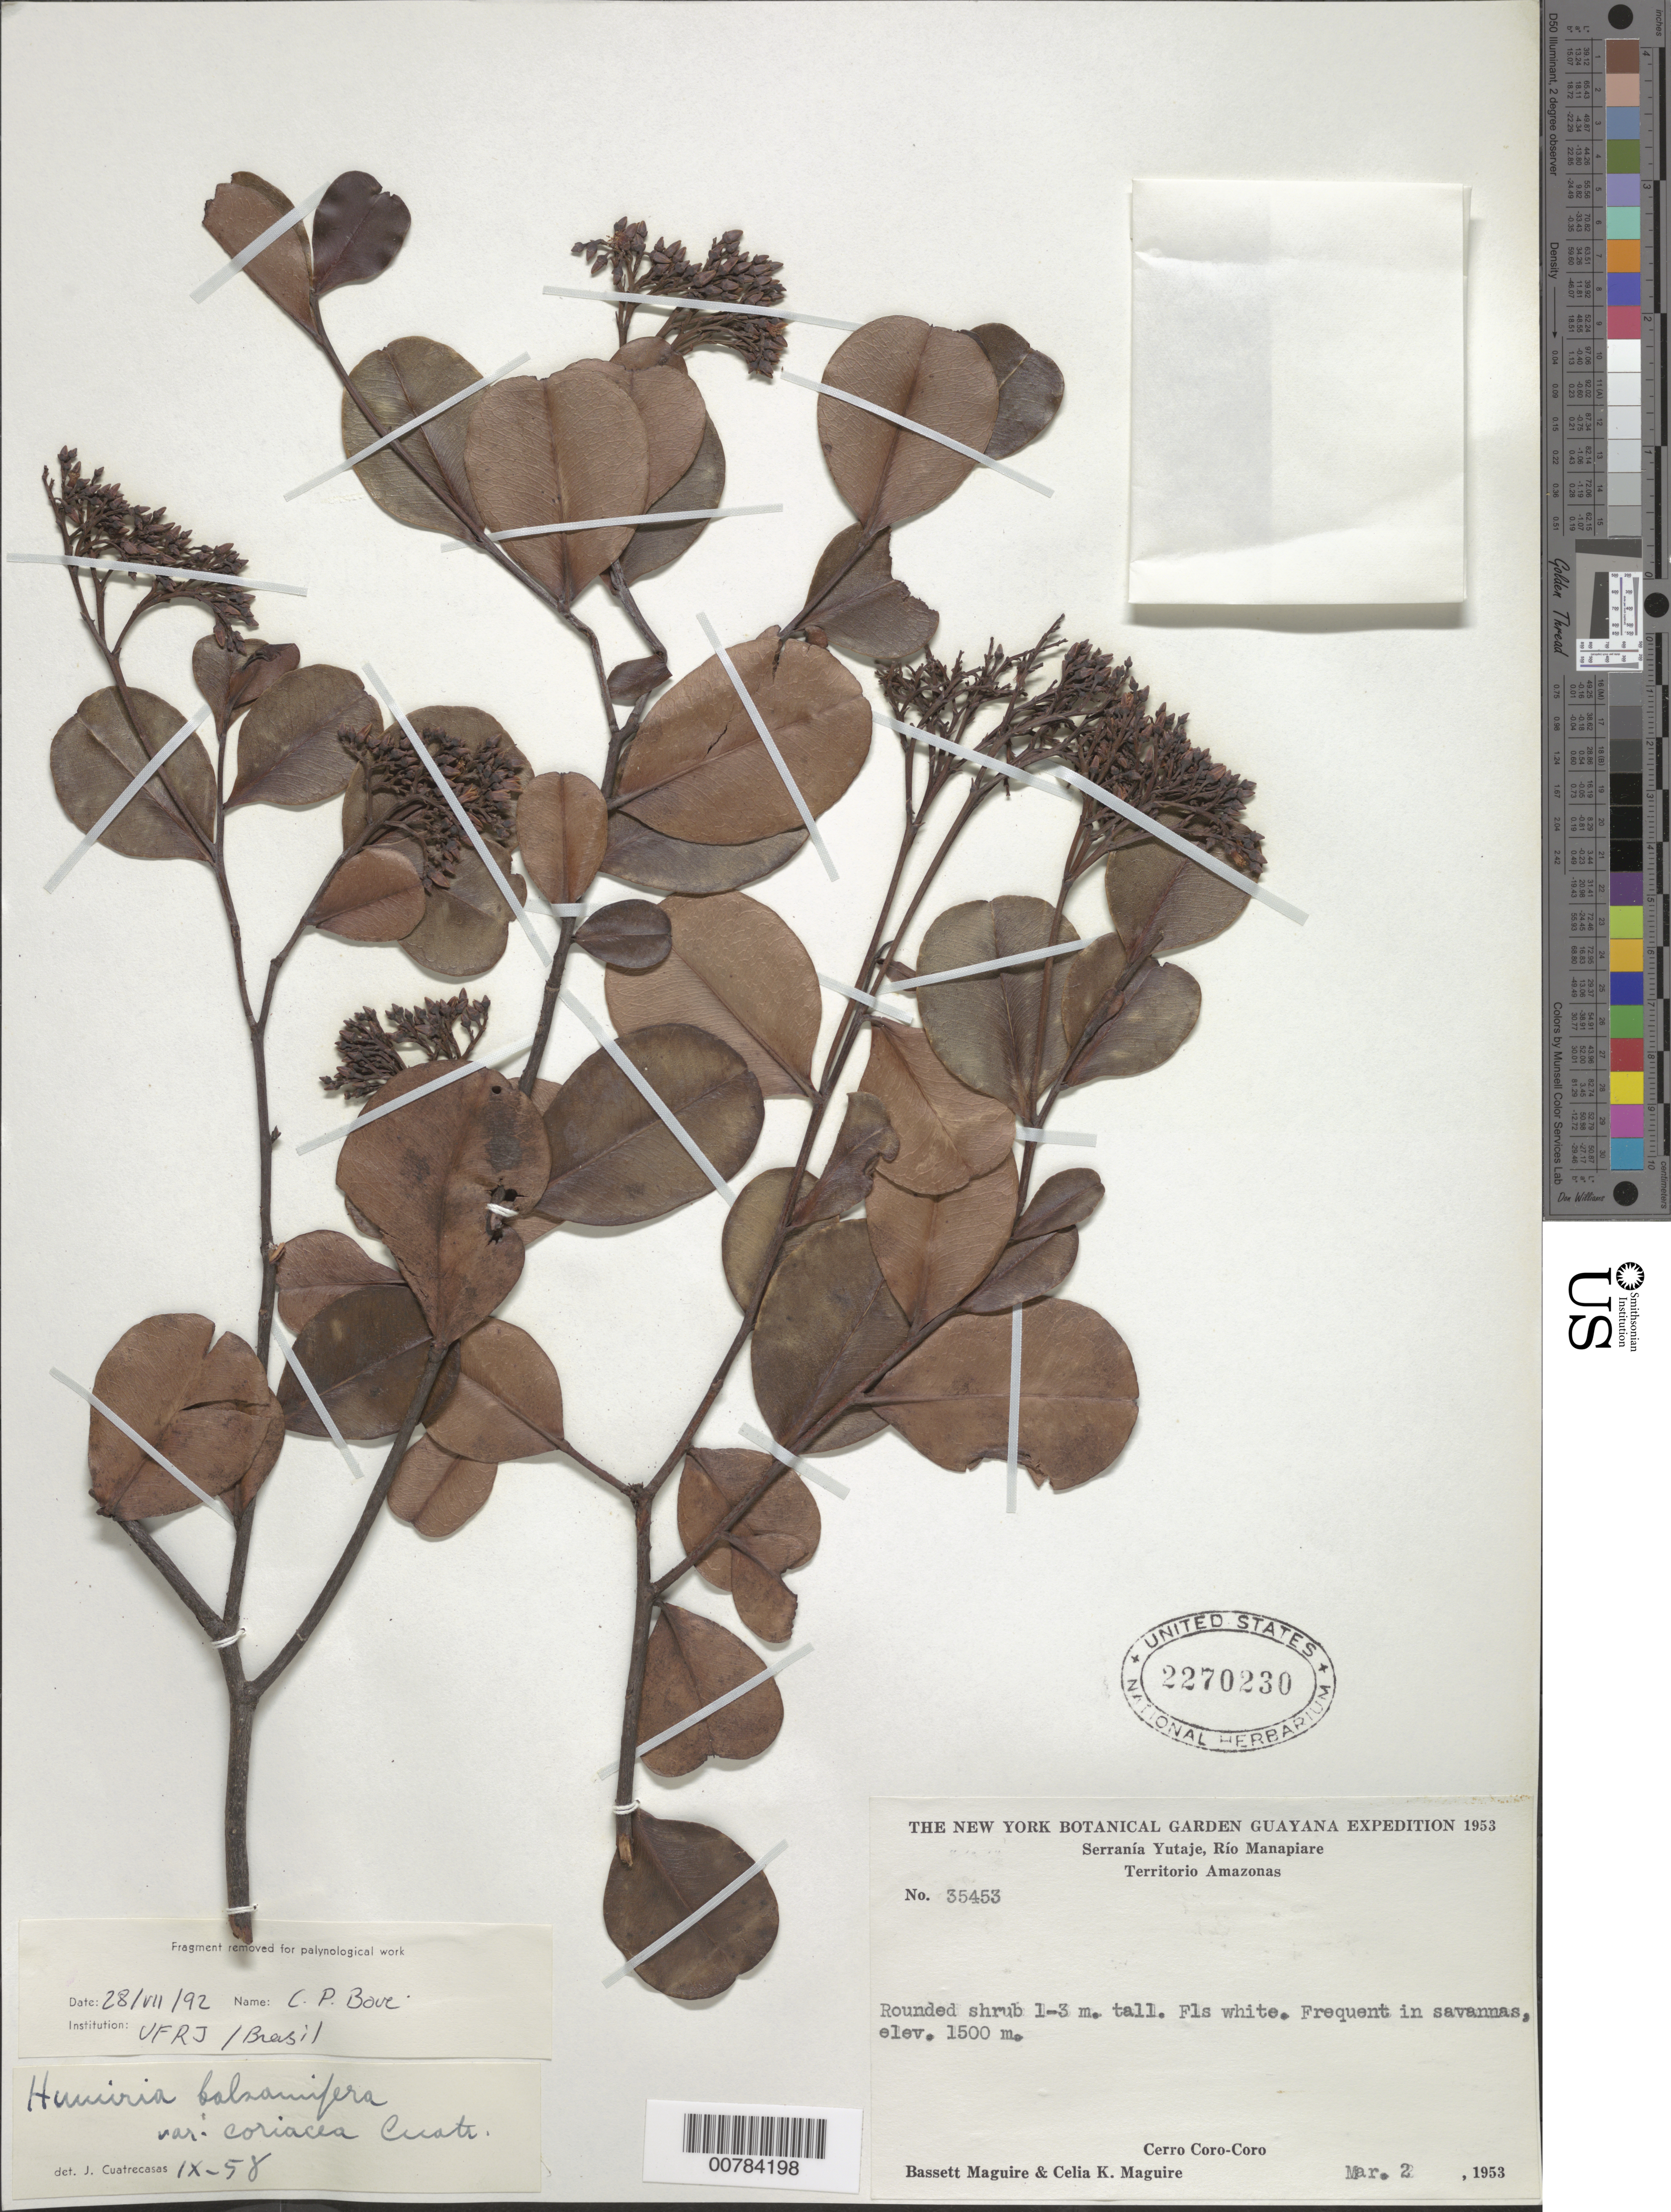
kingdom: Plantae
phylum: Tracheophyta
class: Magnoliopsida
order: Malpighiales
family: Humiriaceae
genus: Humiria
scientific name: Humiria balsamifera var. coriacea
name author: Cuatrec.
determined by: Cuatrecasas, J.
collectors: B. Maguire & C. K. Maguire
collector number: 35453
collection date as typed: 2-Mar-53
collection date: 1953-03-02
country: Venezuela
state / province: Amazonas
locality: Cerro Coro-Coro, Serranía Yutajé, Río Manapiare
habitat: Savanna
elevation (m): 1500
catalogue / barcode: US 2270230